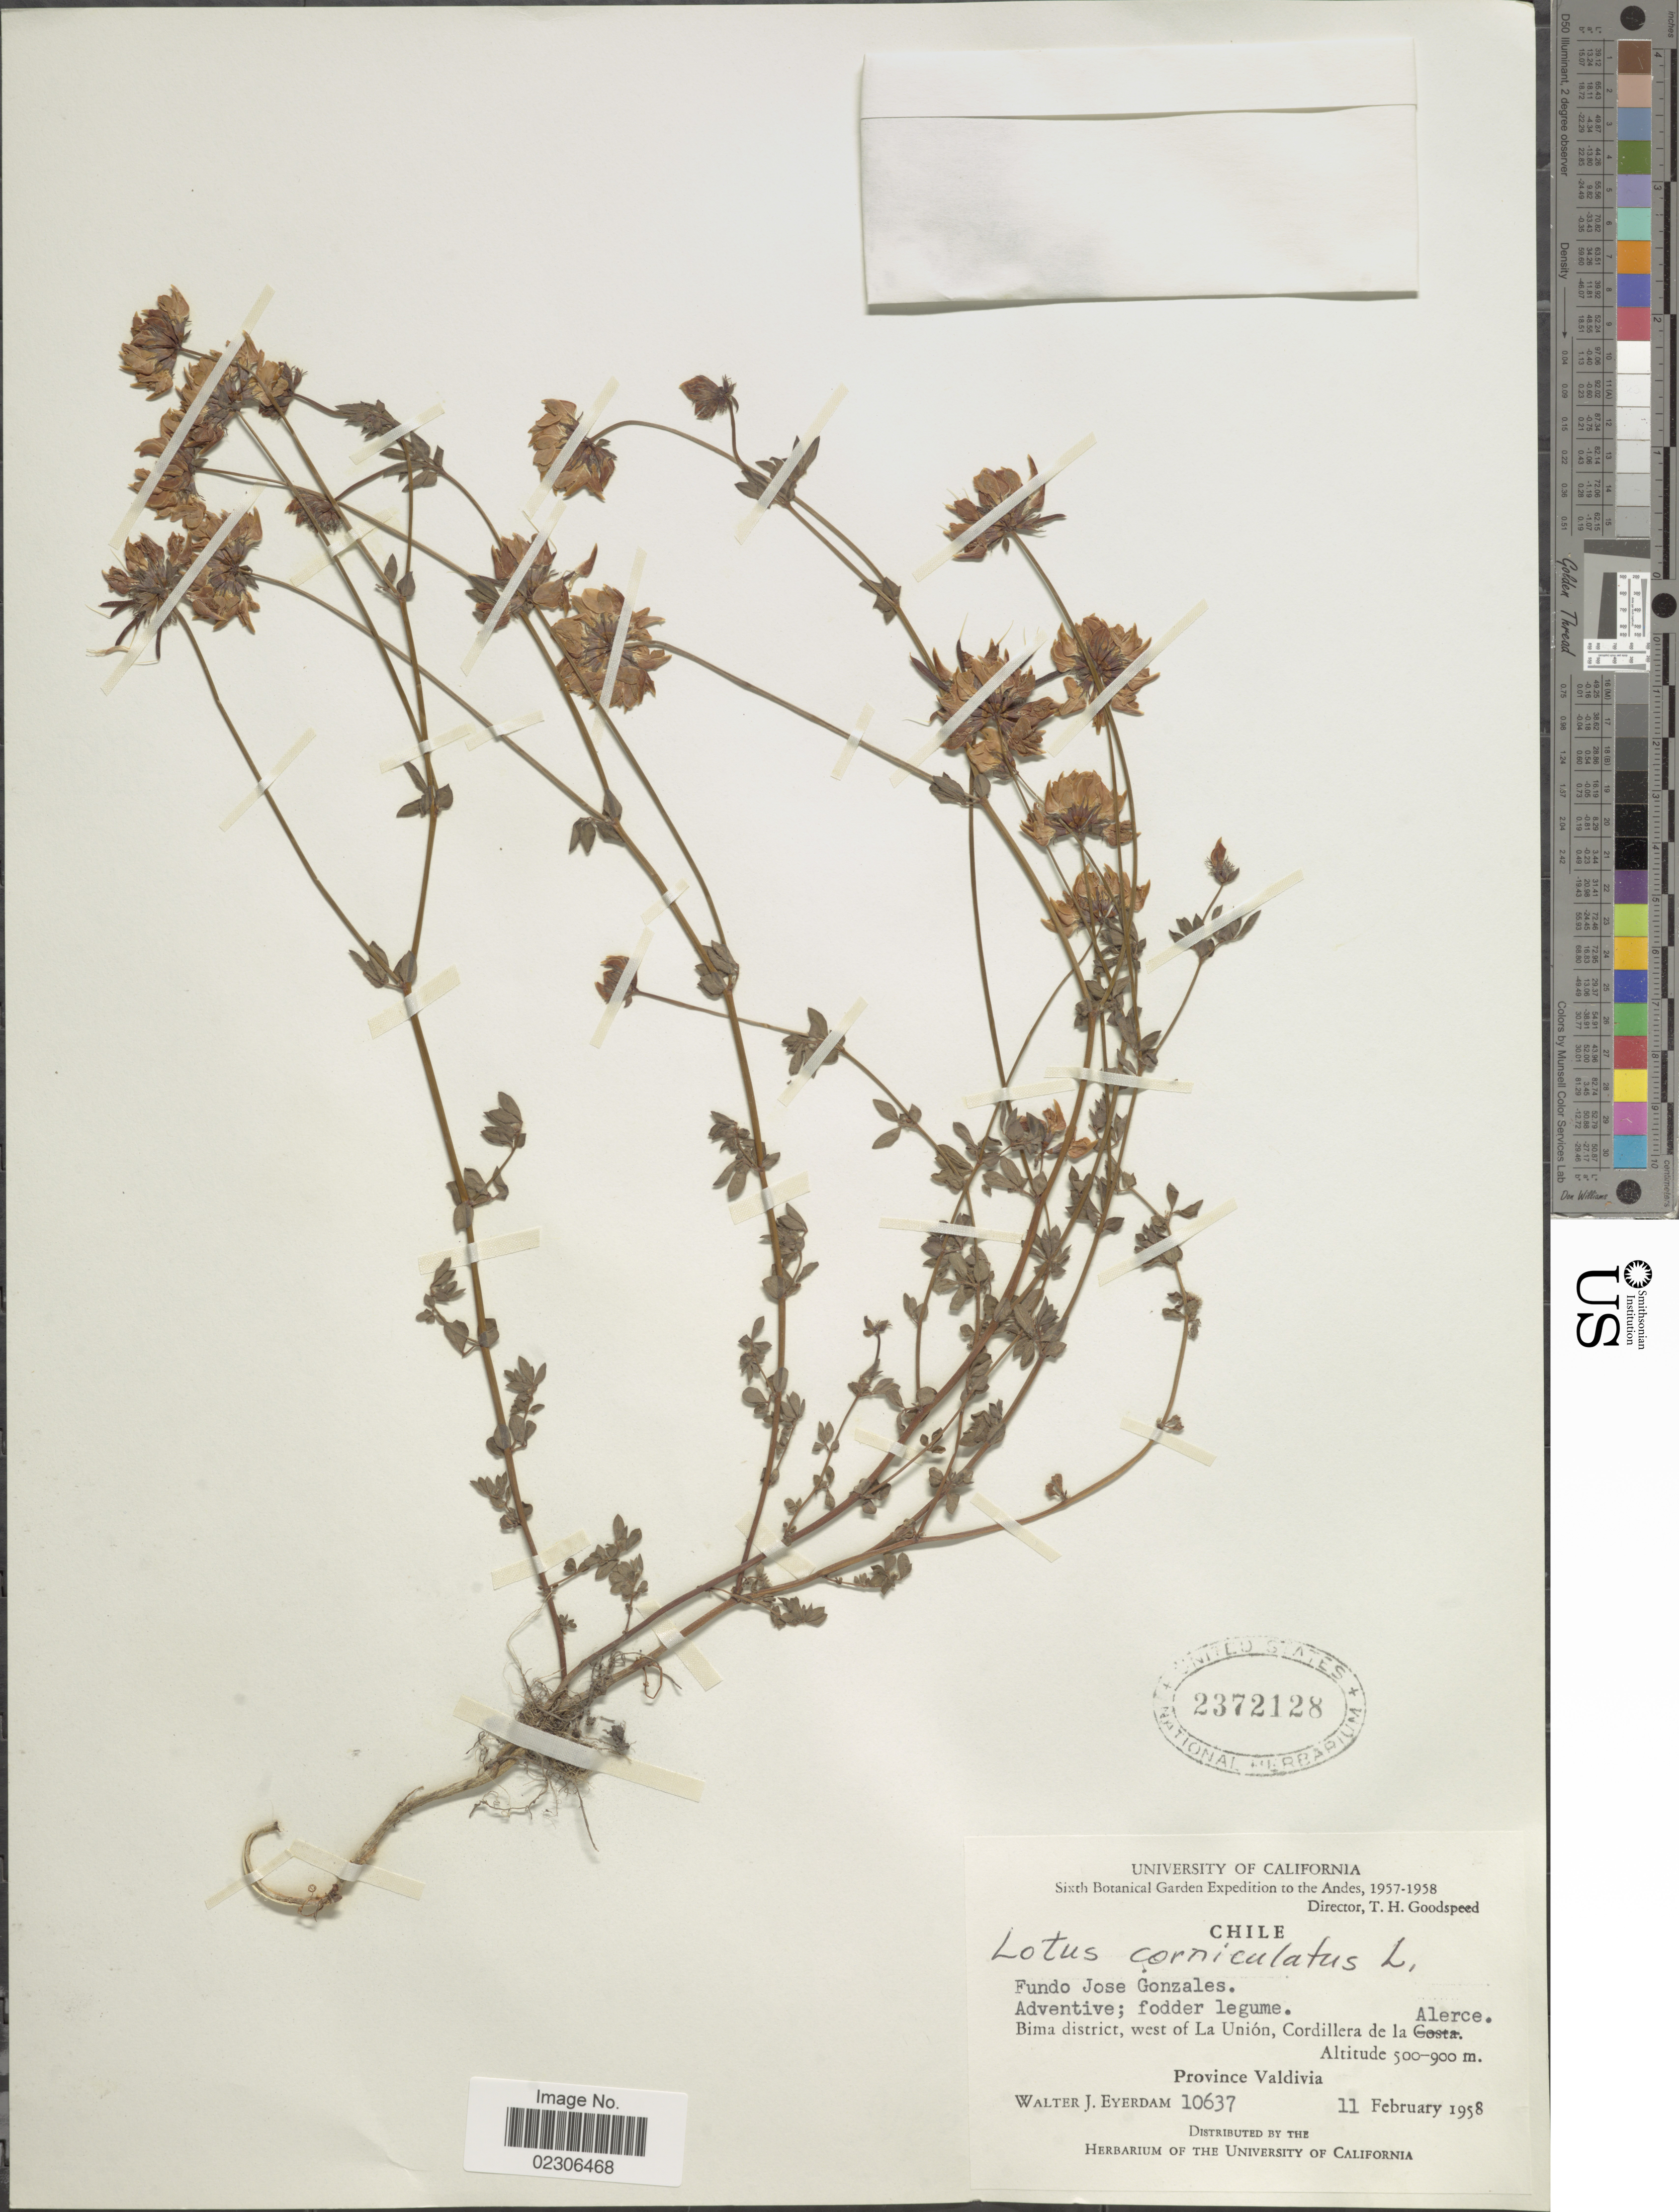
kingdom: Plantae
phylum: Tracheophyta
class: Magnoliopsida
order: Fabales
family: Fabaceae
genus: Lotus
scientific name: Lotus corniculatus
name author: L.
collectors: W. J. Eyerdam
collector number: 10637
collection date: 1958-02-11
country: Chile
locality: Bima district, west of La Union, Cordillera de la Alerca, Province Vandivia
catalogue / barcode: US 2372128